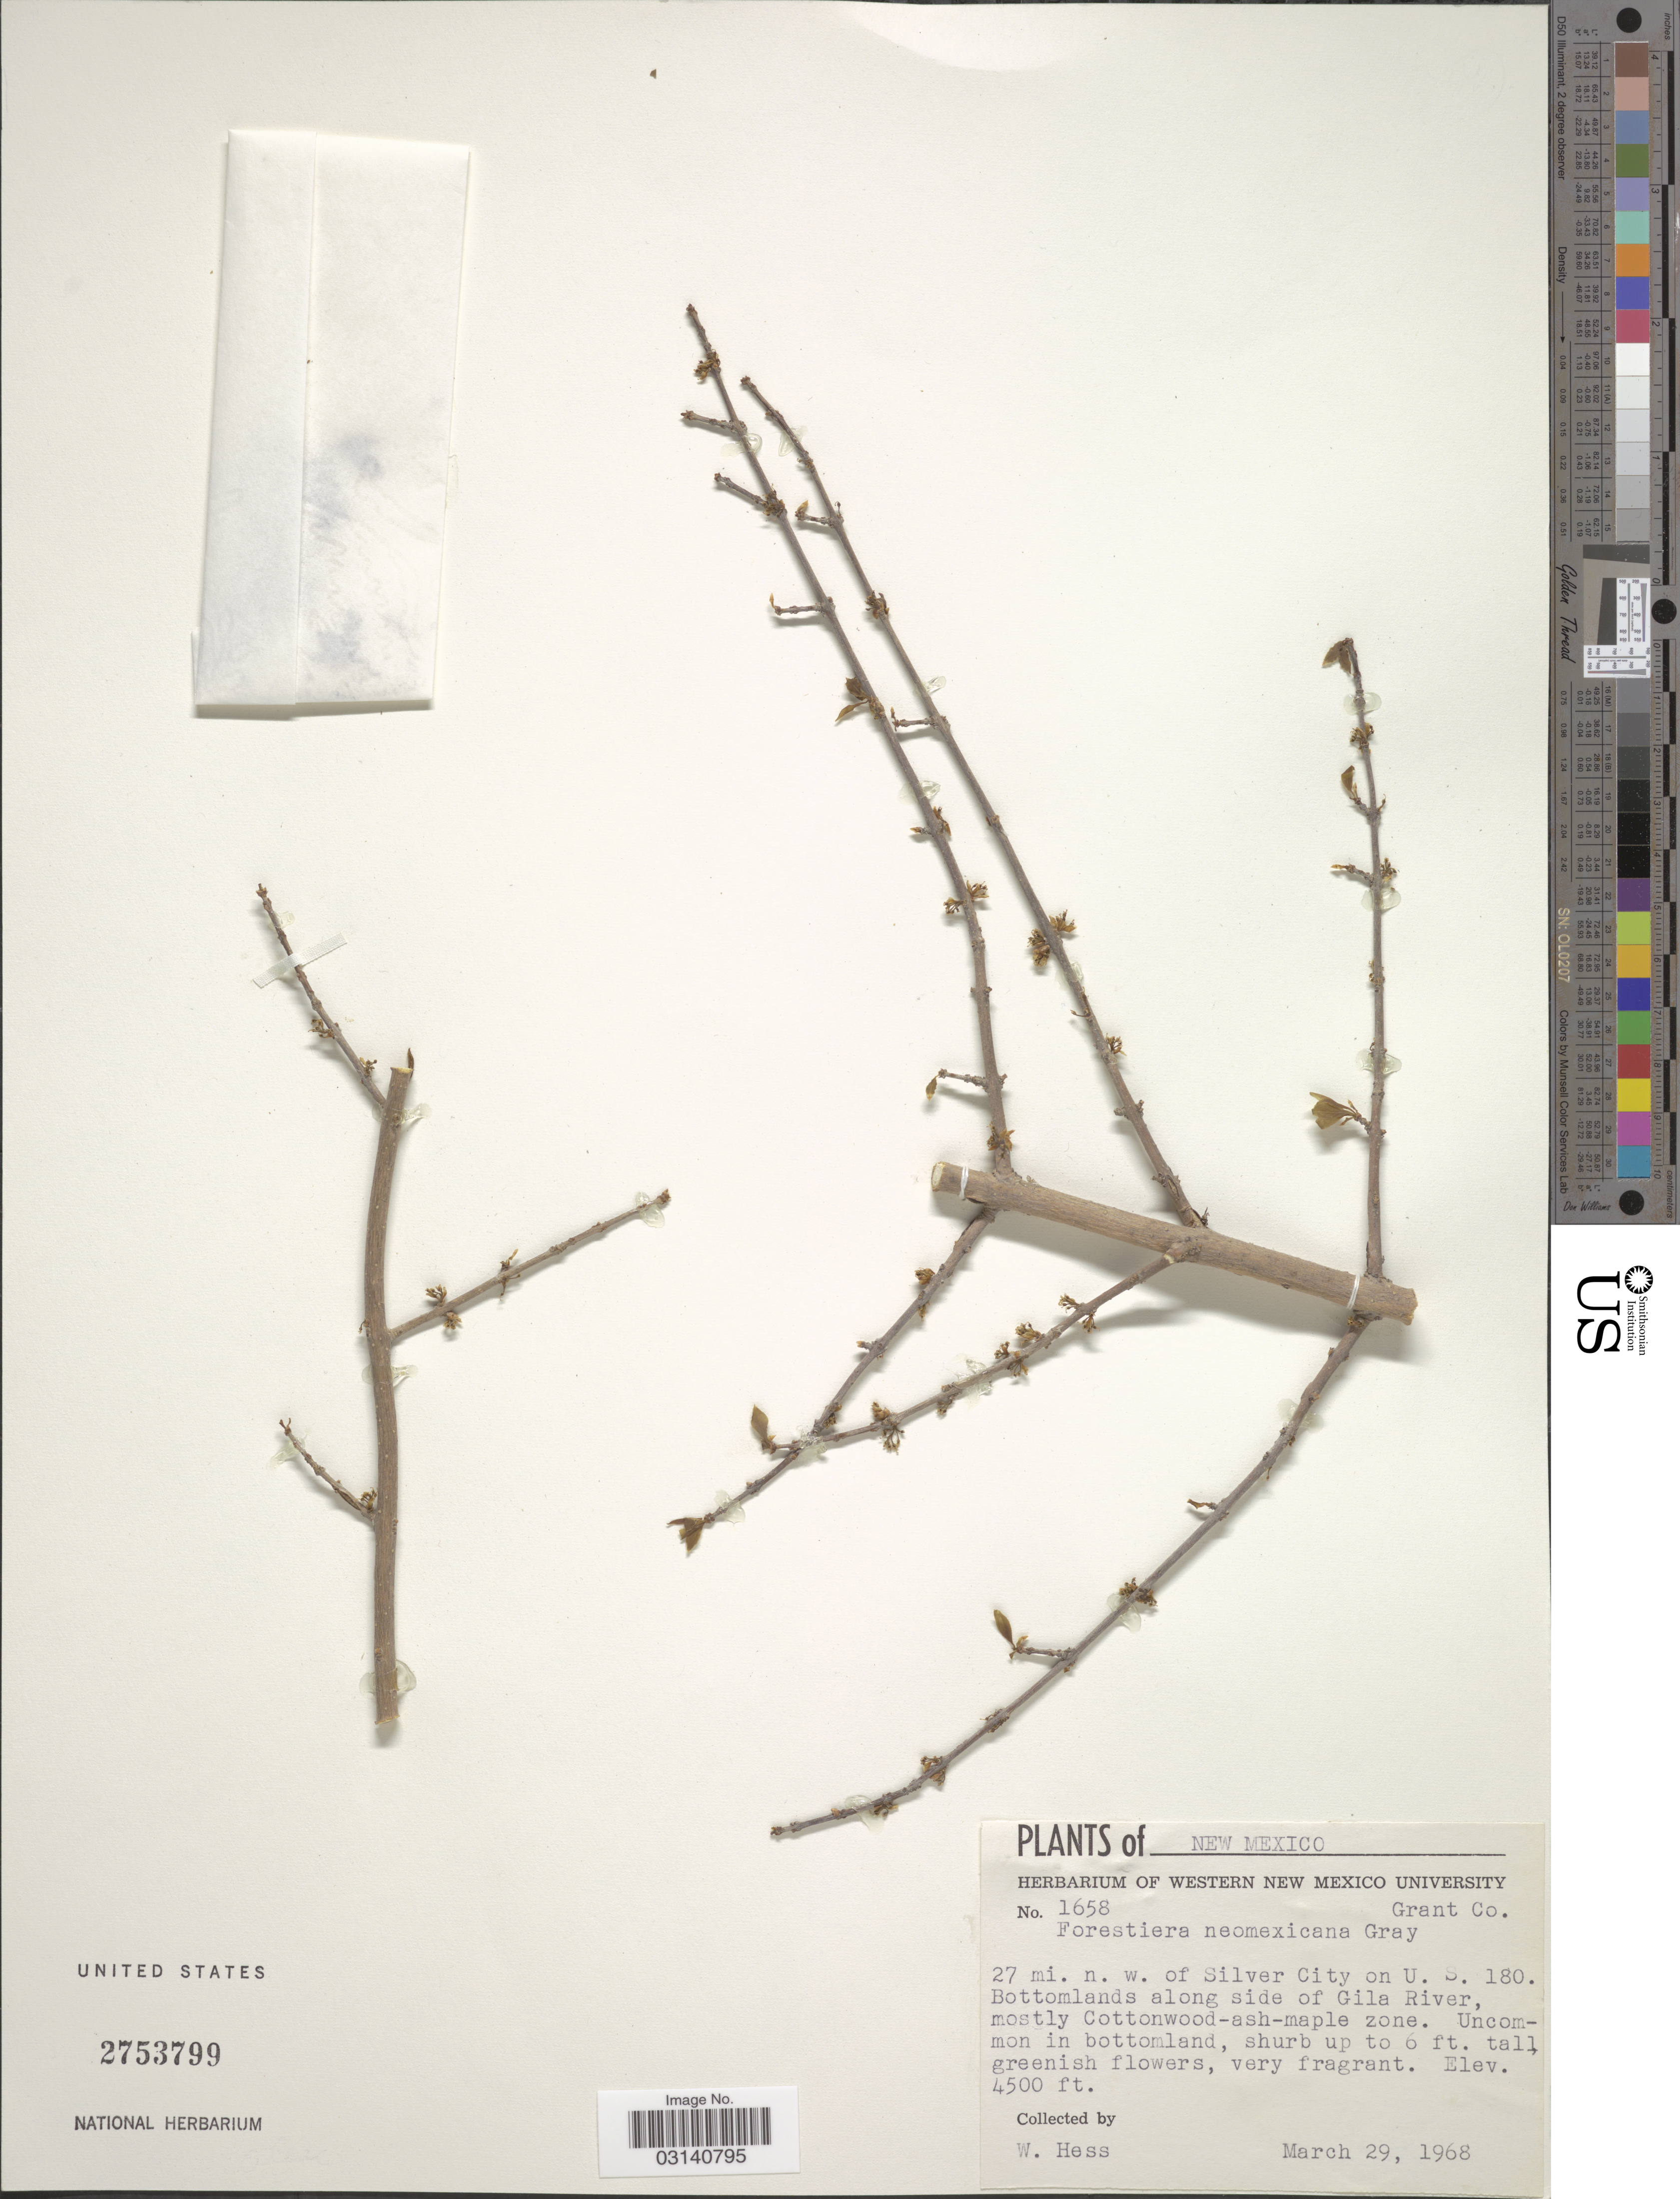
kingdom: Plantae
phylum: Tracheophyta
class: Magnoliopsida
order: Lamiales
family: Oleaceae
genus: Forestiera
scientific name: Forestiera neomexicana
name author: A. Gray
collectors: W. Hess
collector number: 1658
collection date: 1968-03-29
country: United States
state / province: New Mexico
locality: Grant Co. 27 mi. n.w. of Silver City on U. S. 180. Bottomlands along side of Gila River.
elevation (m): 1372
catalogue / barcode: US 2753799